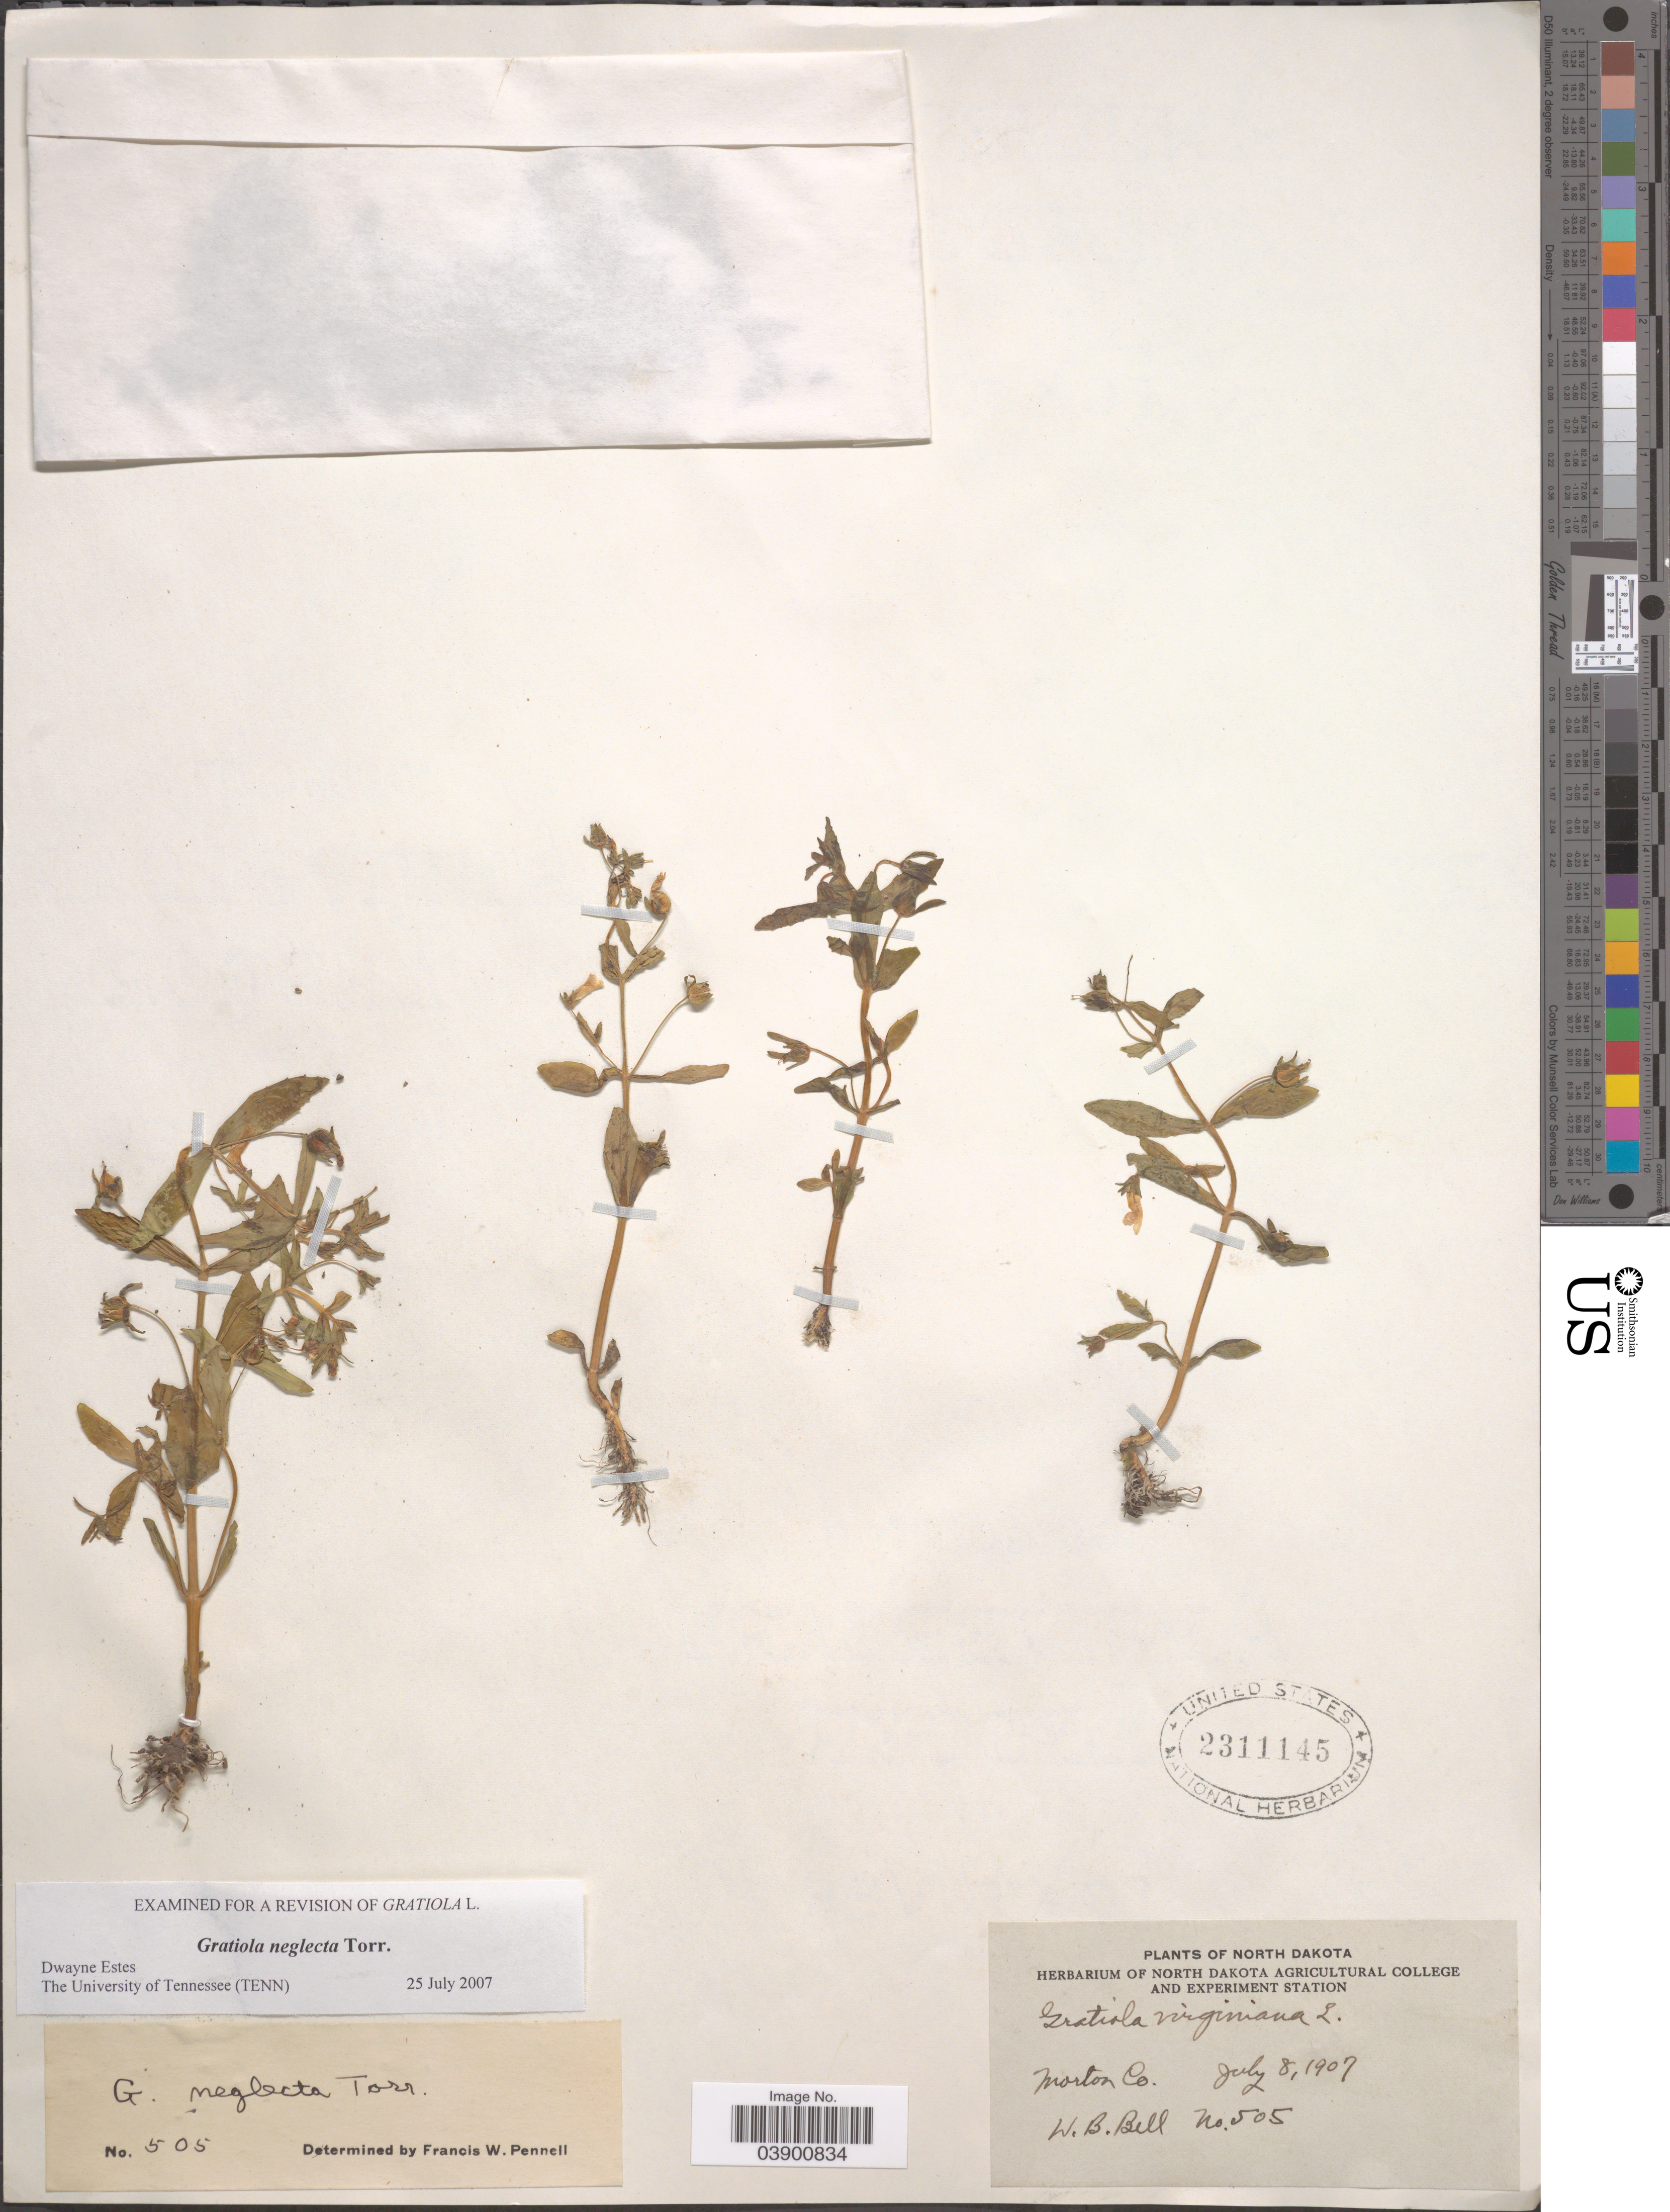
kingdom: Plantae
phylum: Tracheophyta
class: Magnoliopsida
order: Lamiales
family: Plantaginaceae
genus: Gratiola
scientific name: Gratiola neglecta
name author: Torr.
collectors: W. Bell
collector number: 505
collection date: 1907-07-08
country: United States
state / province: North Dakota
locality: Morton Co.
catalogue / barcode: US 2311145